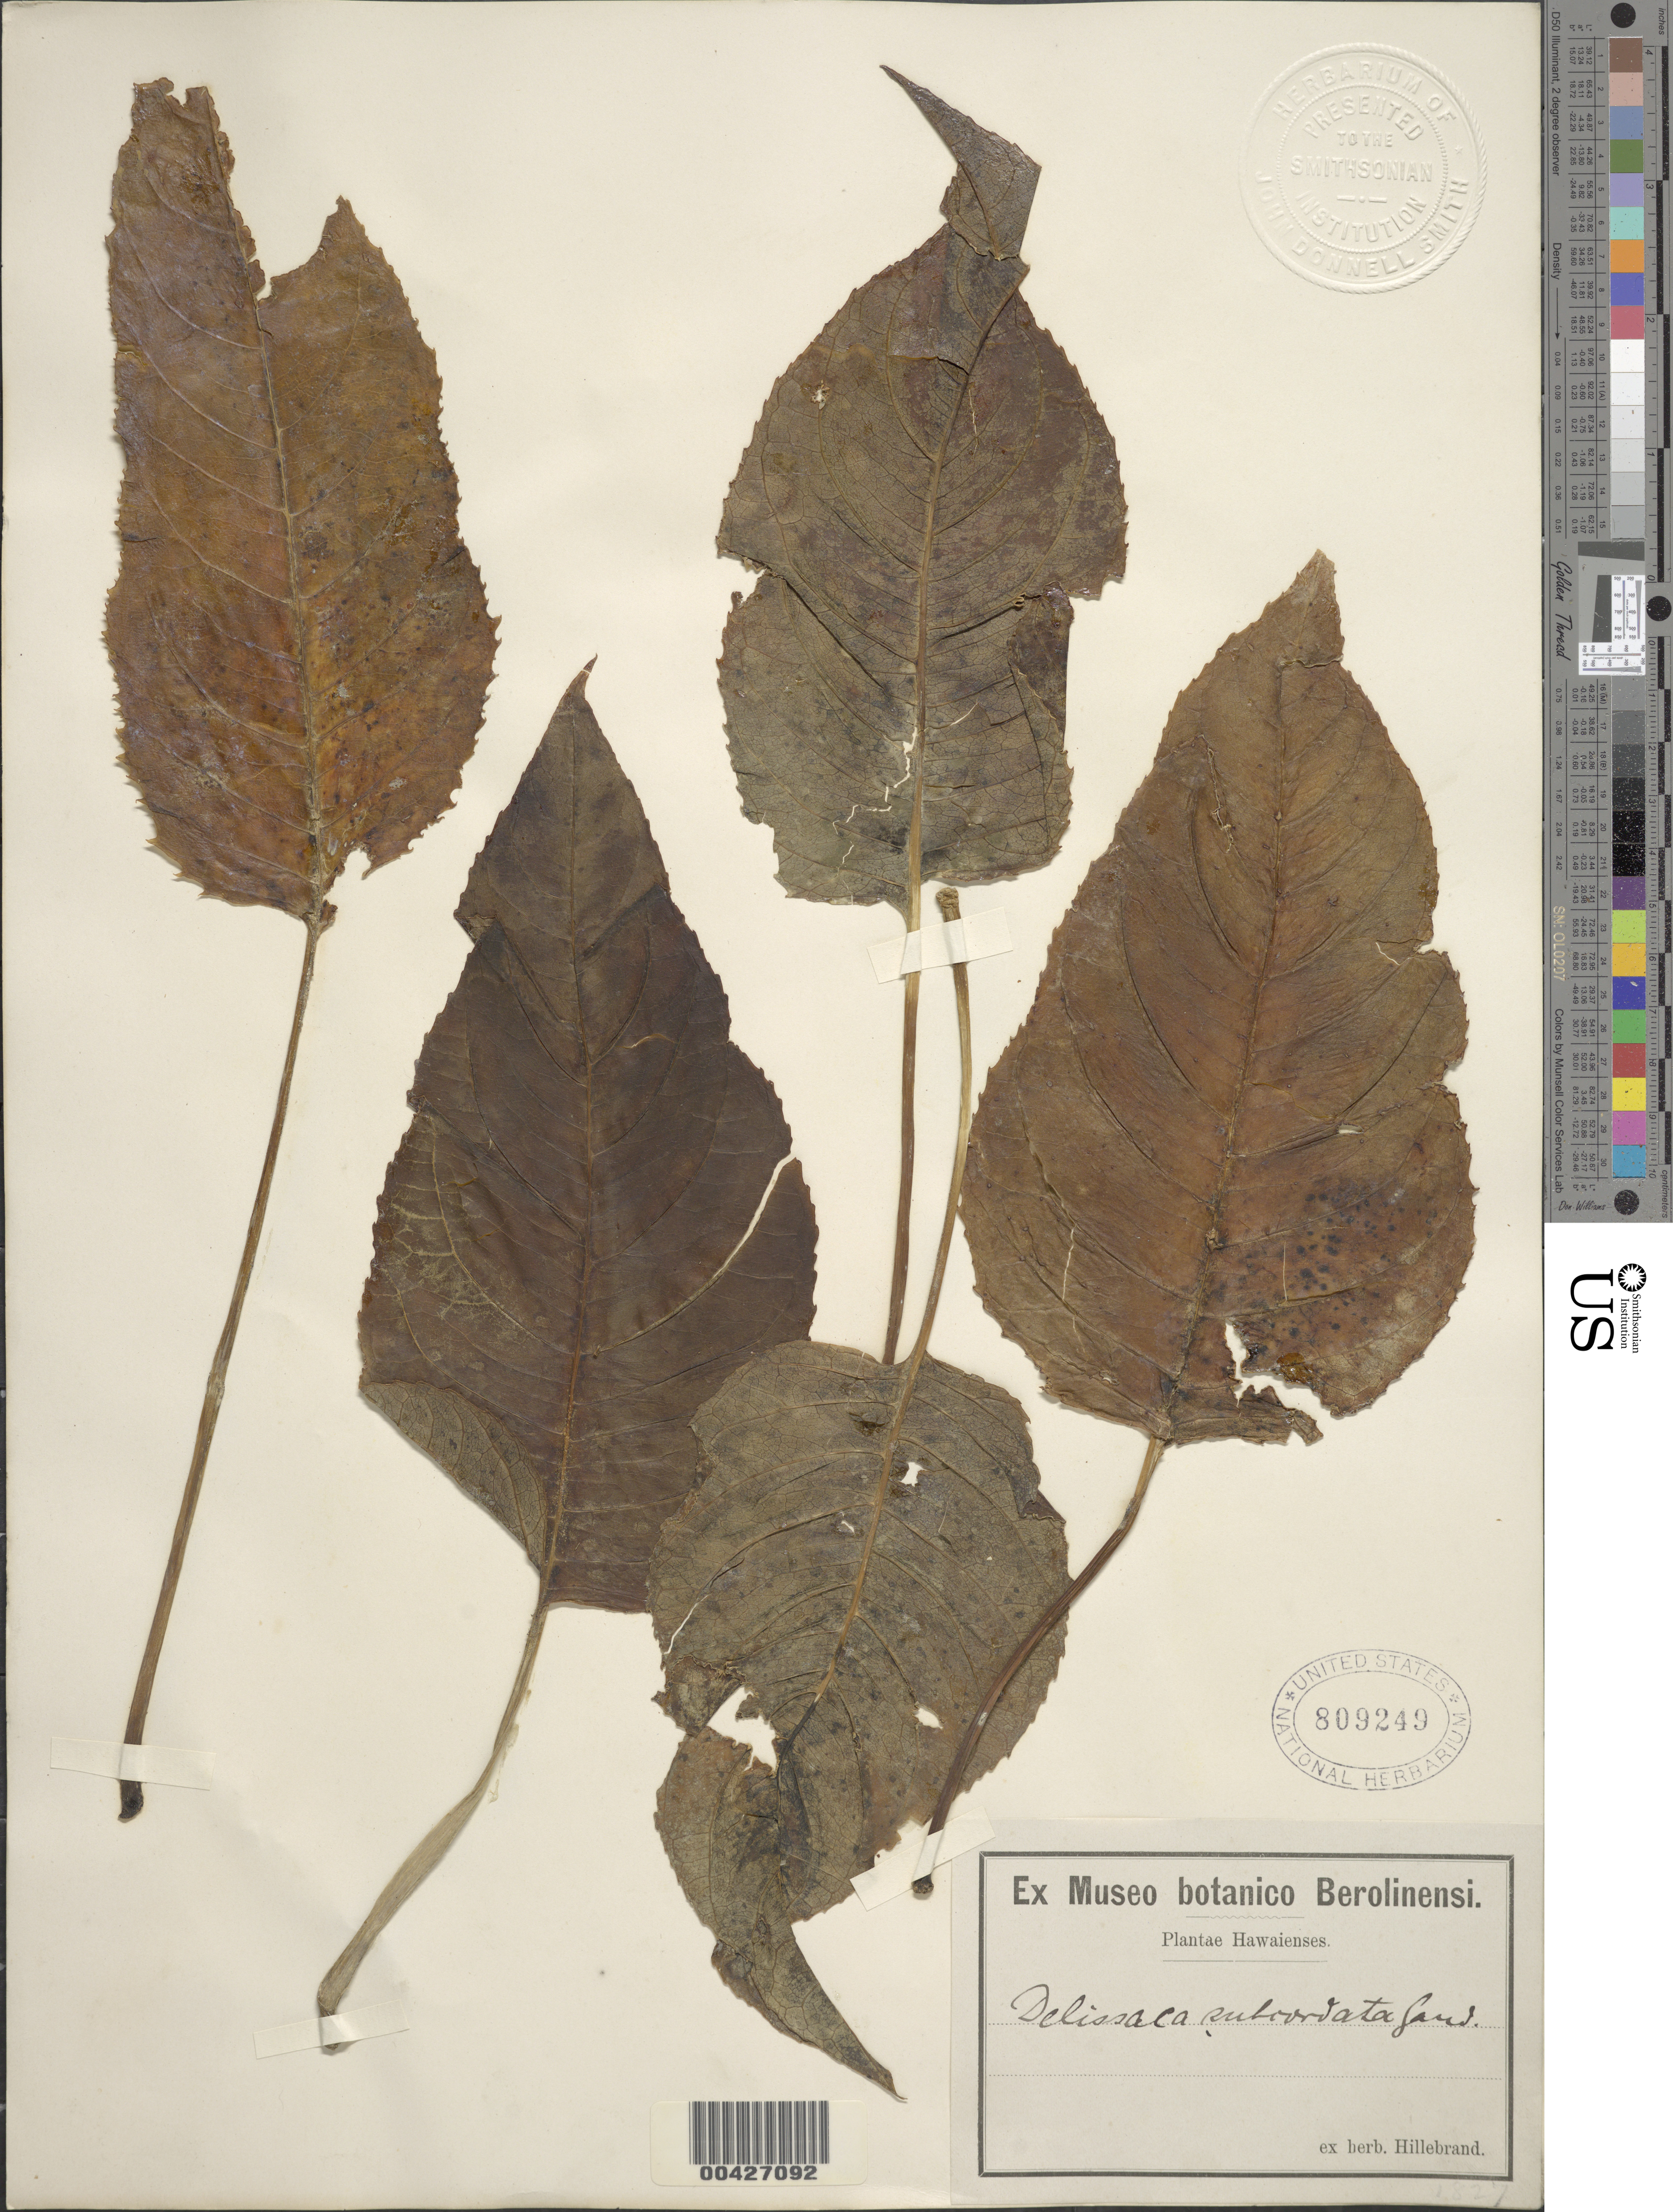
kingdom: Plantae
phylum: Tracheophyta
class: Magnoliopsida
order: Asterales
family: Campanulaceae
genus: Delissea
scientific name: Delissea subcordata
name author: Gaudich.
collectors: W. Hillebrand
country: United States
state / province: Hawaii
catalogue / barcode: US 809249